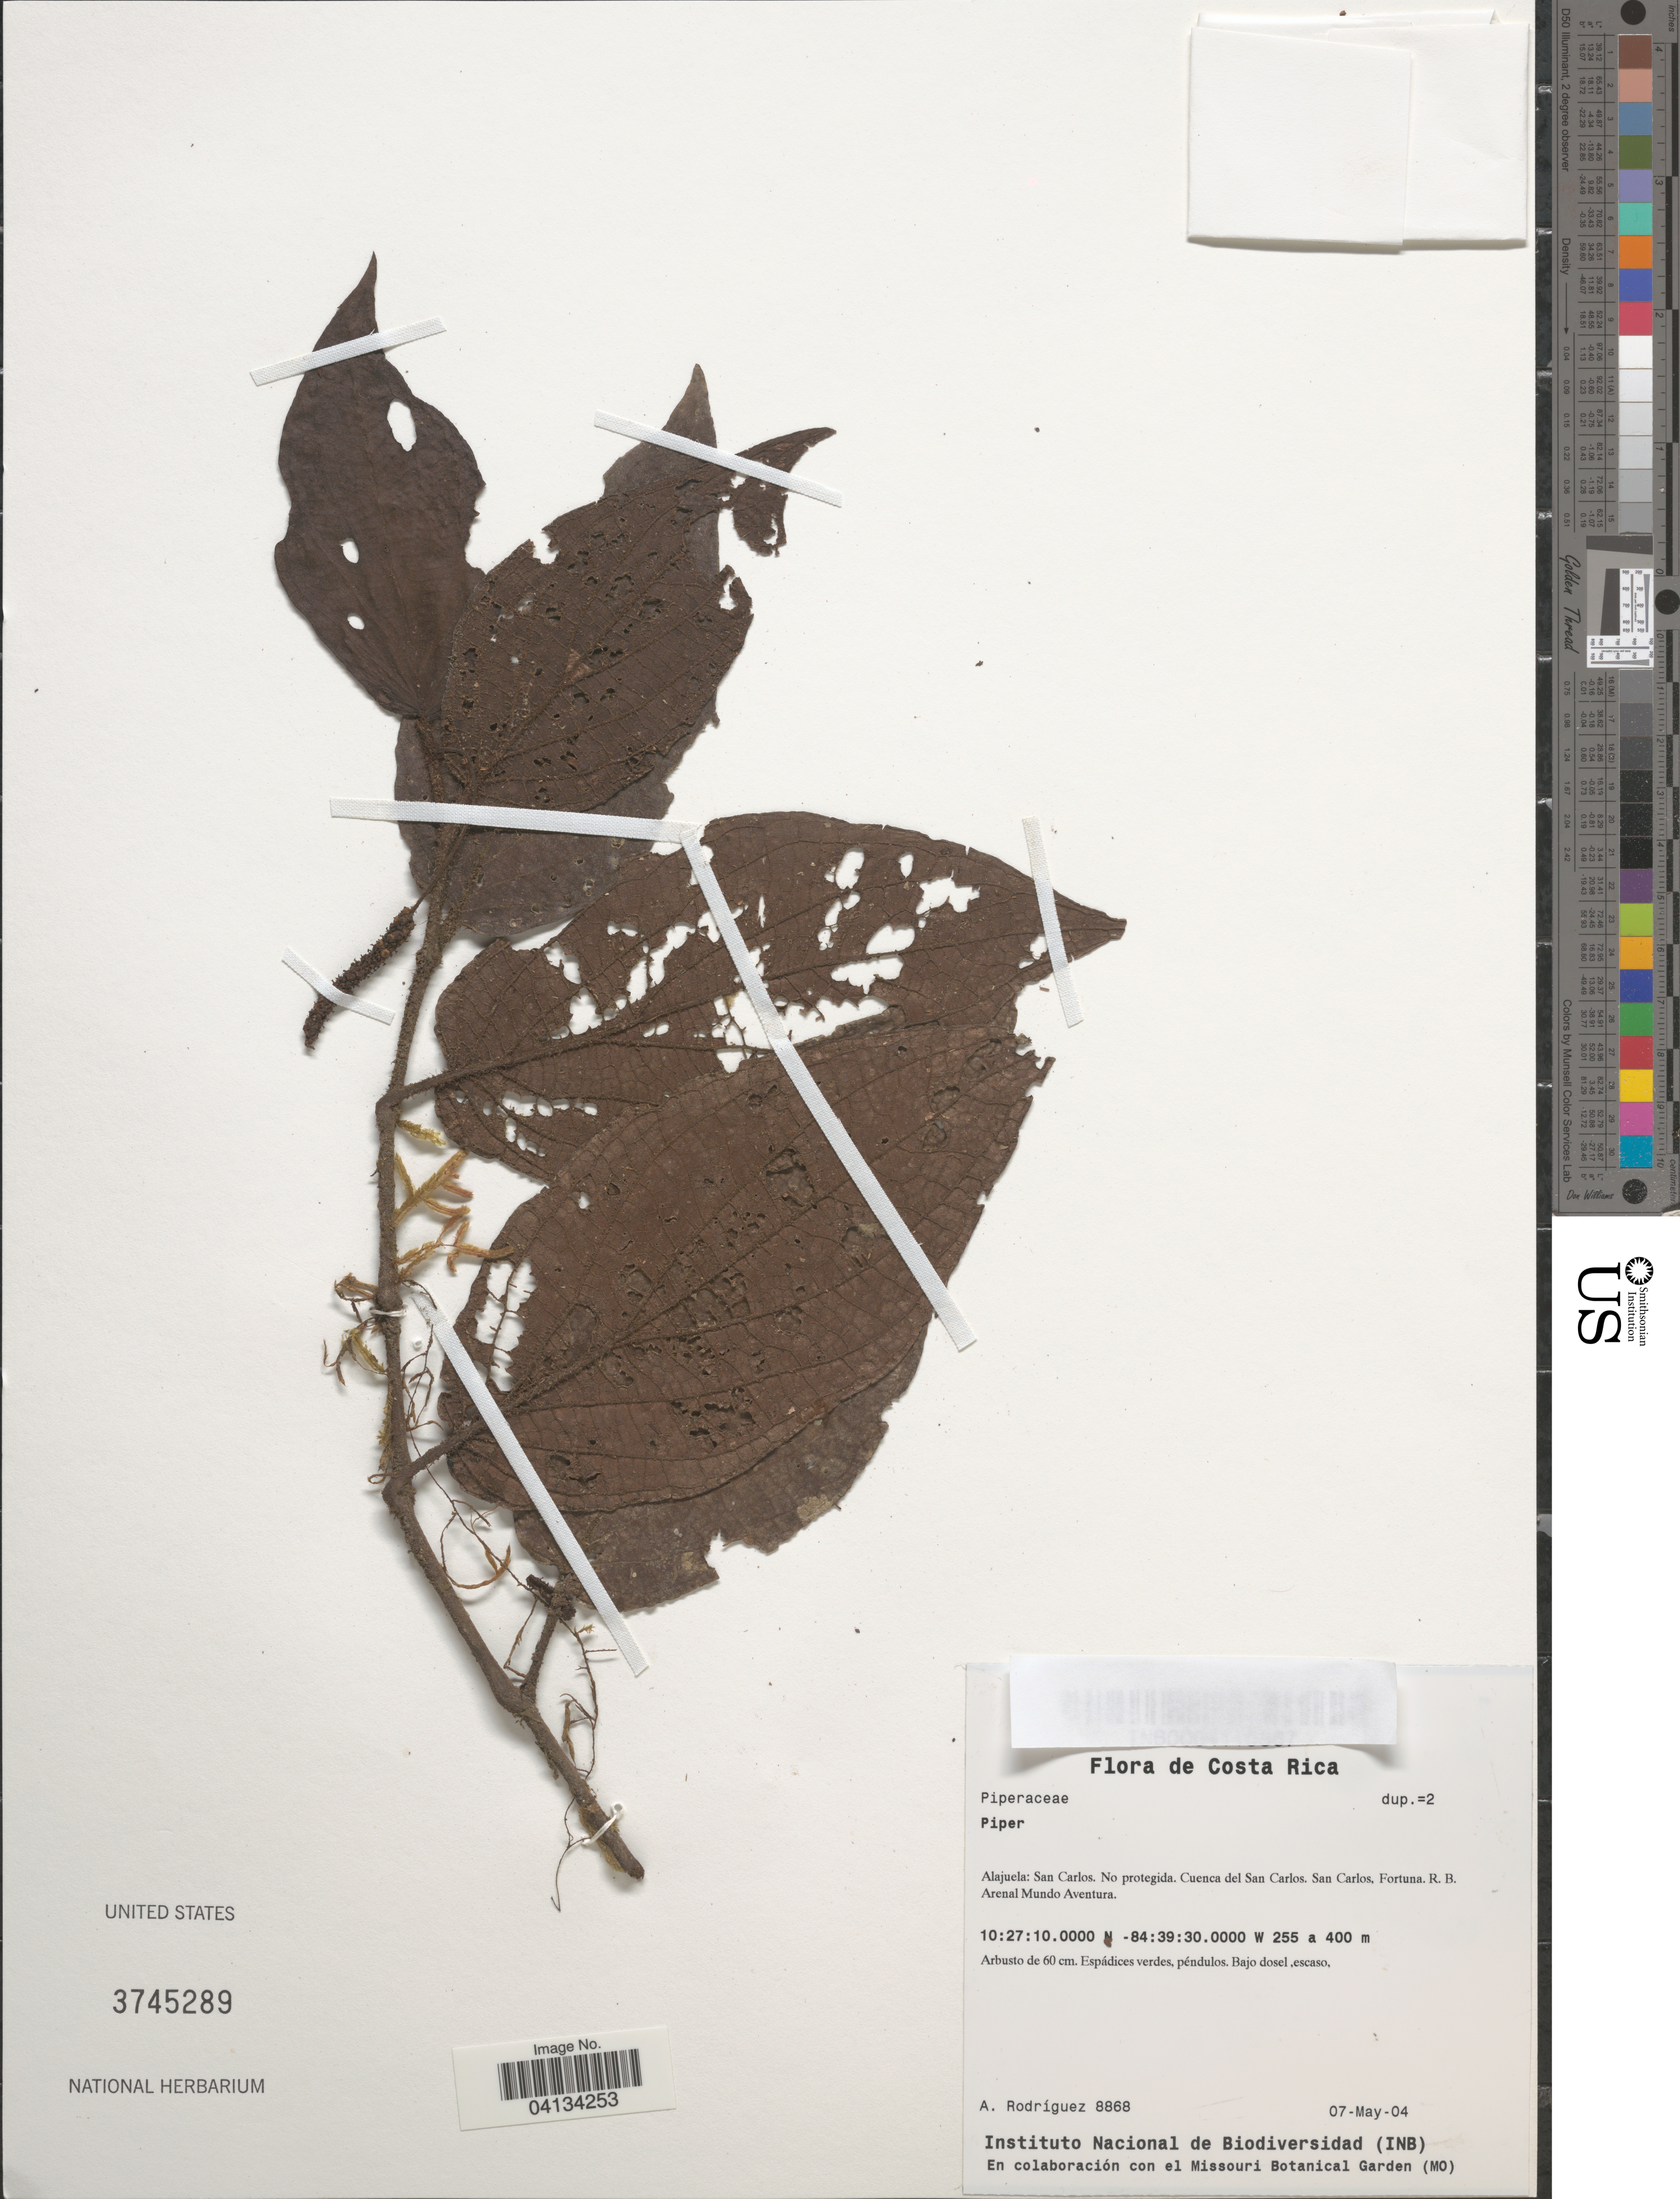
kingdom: Plantae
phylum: Tracheophyta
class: Magnoliopsida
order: Piperales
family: Piperaceae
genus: Piper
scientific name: Piper sp.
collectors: A. Rodríguez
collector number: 8868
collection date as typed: Transcribed d/m/y: 7/5/4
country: Costa Rica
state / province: Alajuela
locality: San Carlos. No protegida. Cuenca del San Carlos. San Carlos, Fortuna. R. B. Arenal Mundo Aventura.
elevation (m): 255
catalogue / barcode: US 3745289